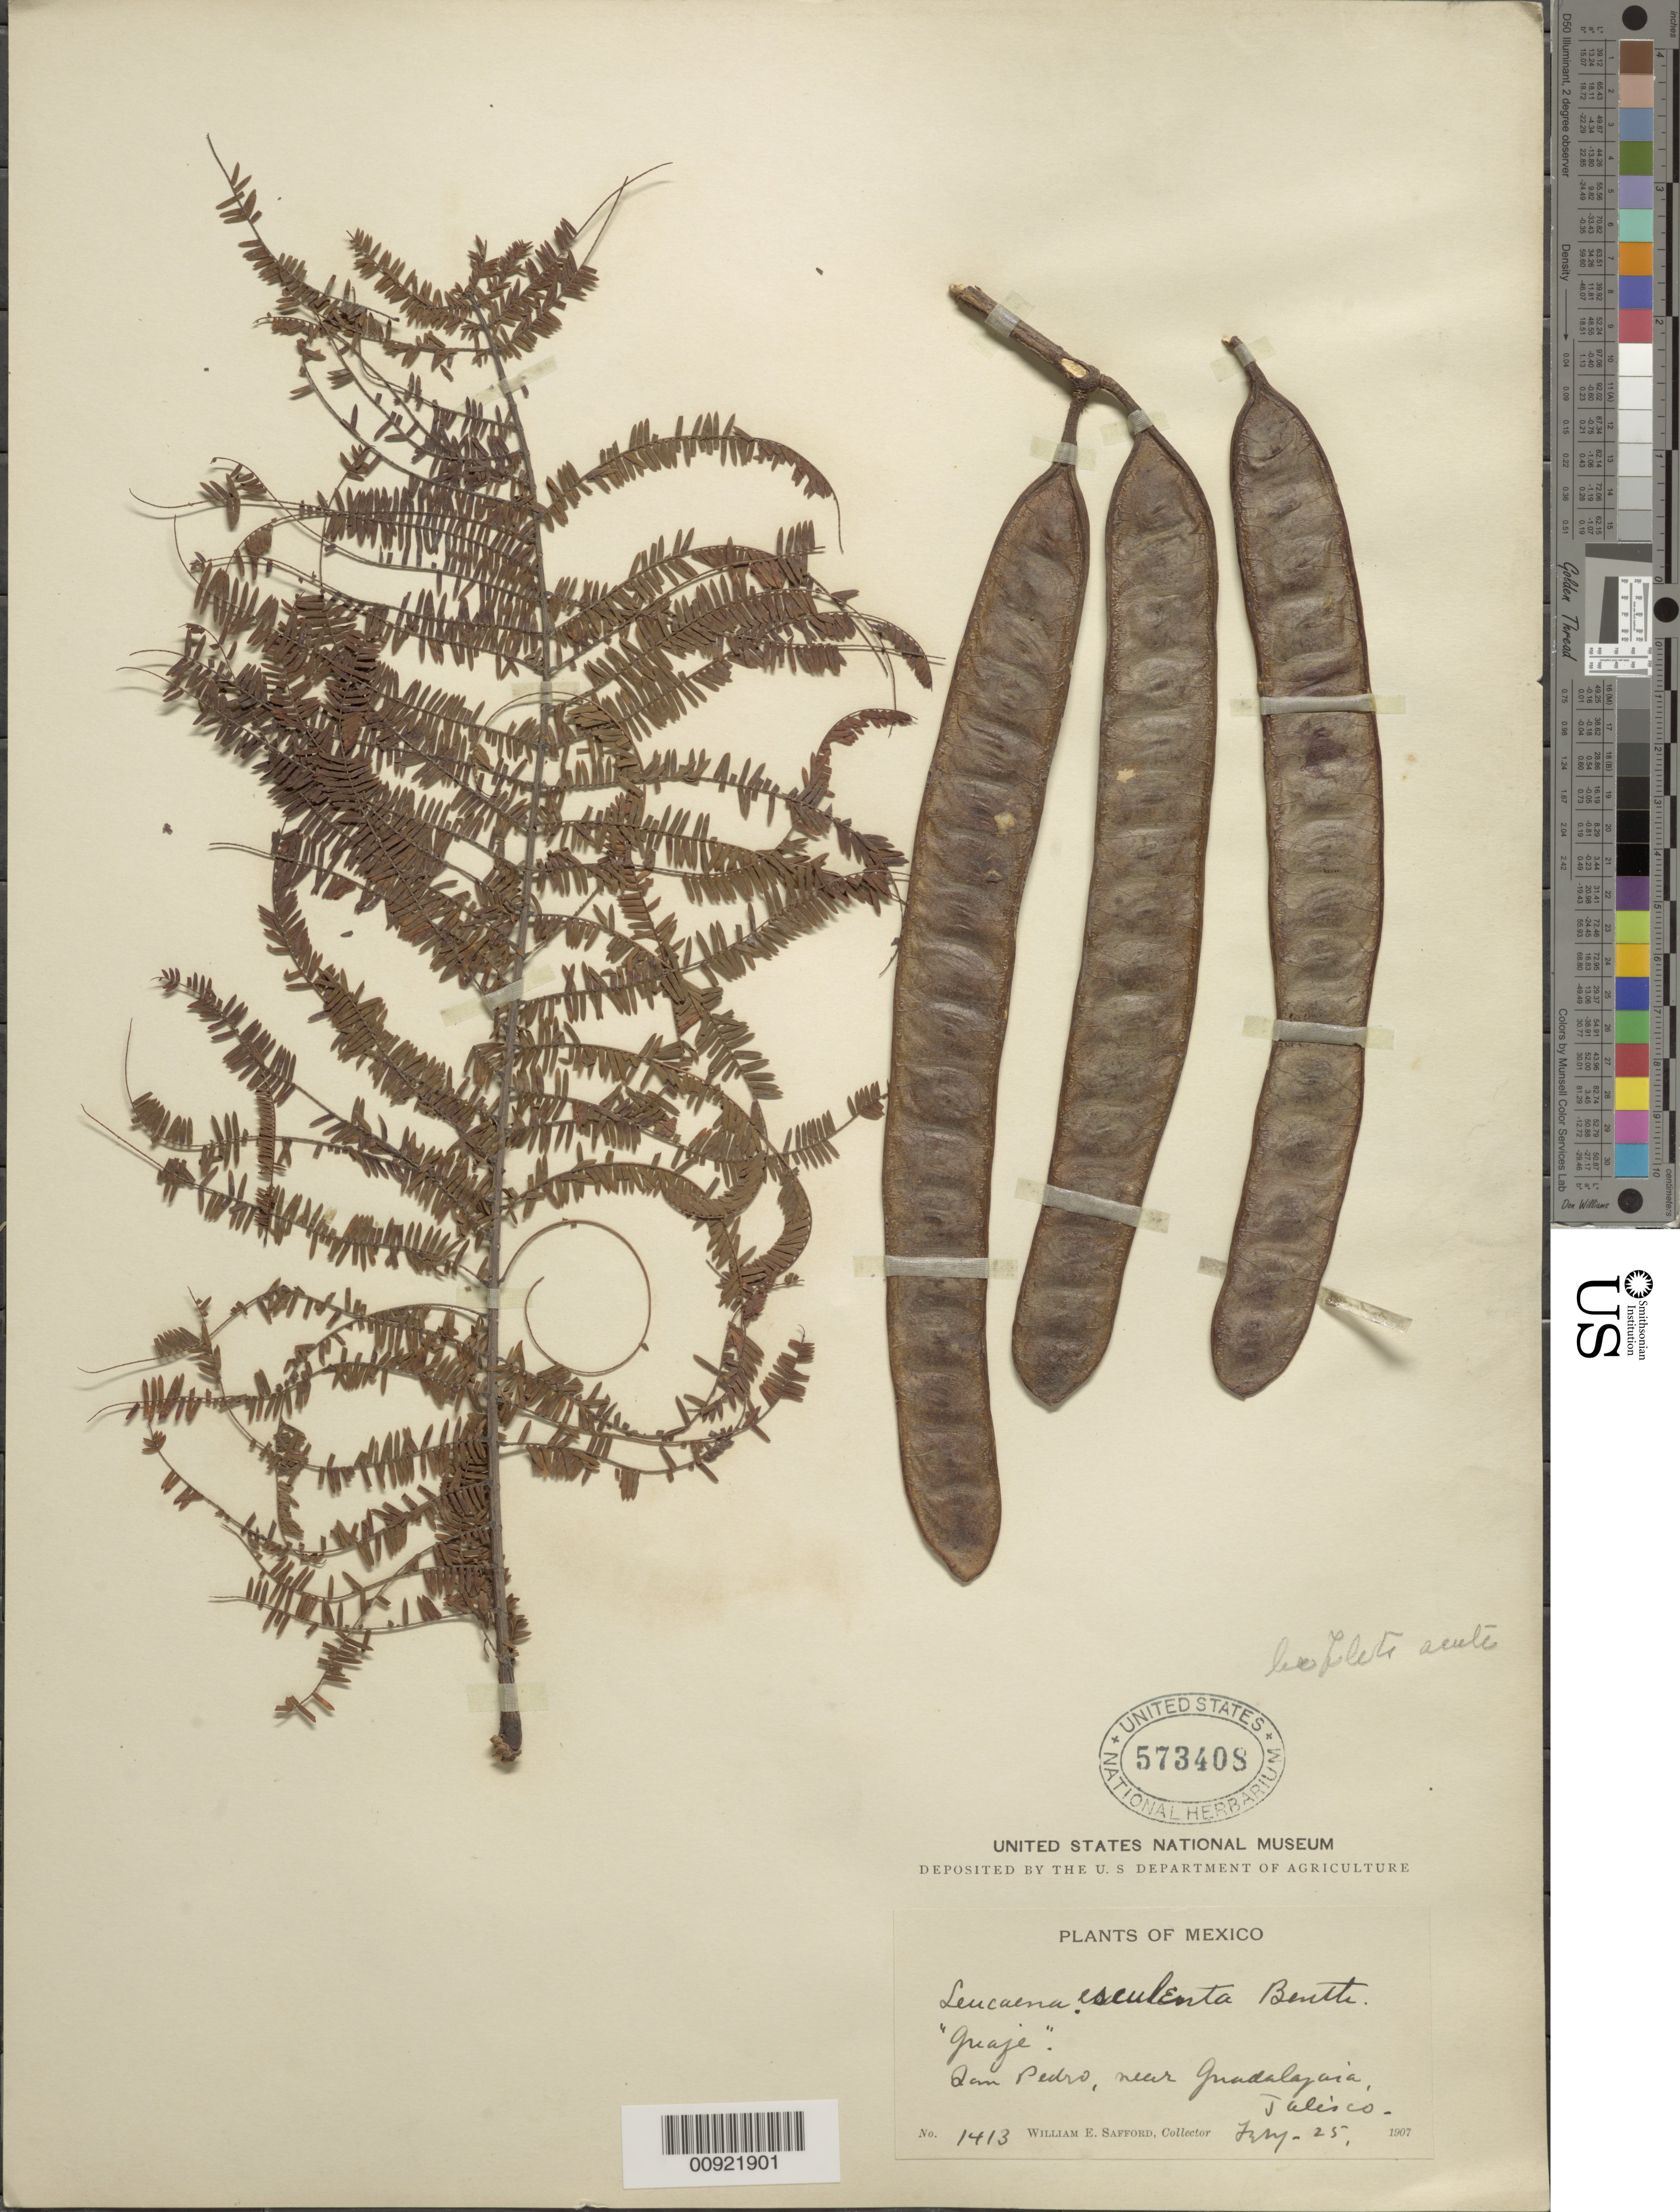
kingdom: Plantae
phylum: Tracheophyta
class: Magnoliopsida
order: Fabales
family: Fabaceae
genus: Leucaena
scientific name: Leucaena esculenta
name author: (Moc. & Sessé ex DC.) Benth.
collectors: W. E. Safford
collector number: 1413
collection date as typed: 25 Feb 1907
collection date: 1907-02-25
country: Mexico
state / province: Jalisco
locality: San Pedro, near Guadalajara, Jalisco.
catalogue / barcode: US 573408